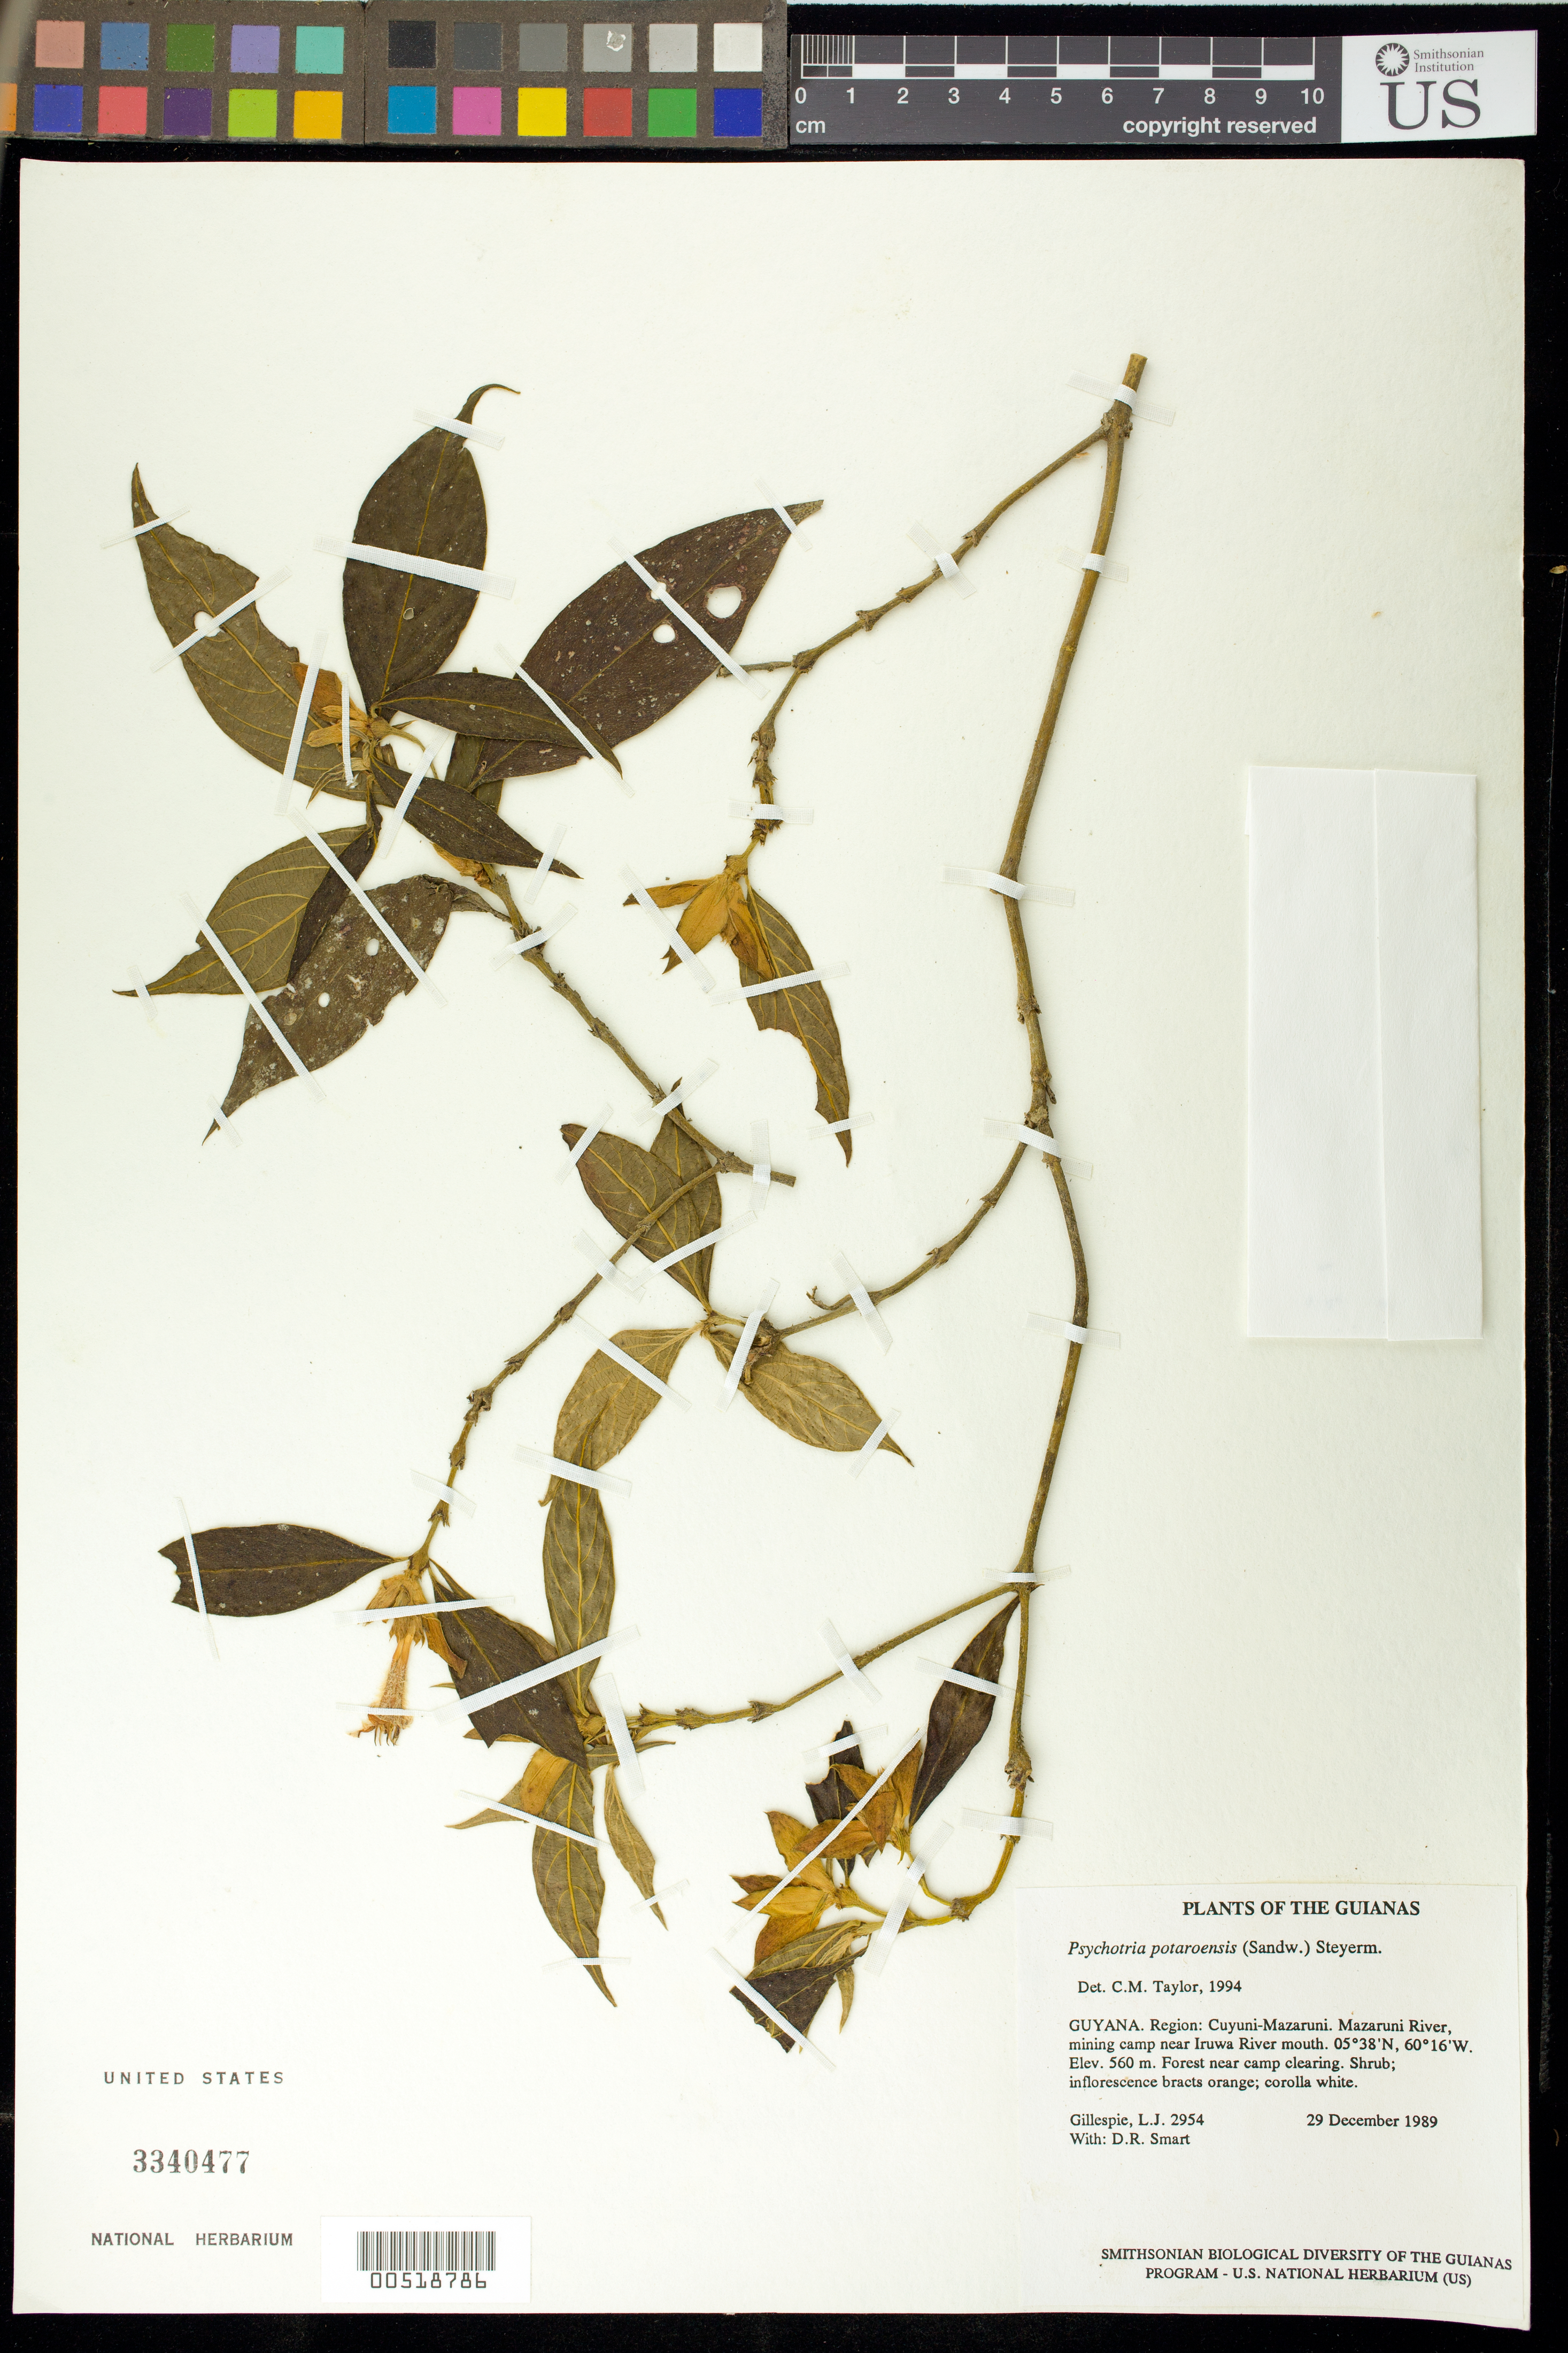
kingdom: Plantae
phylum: Tracheophyta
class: Magnoliopsida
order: Gentianales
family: Rubiaceae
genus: Palicourea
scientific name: Palicourea potaroensis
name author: (Sandw.) Delprete & J.H. Kirkbr.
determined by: Kirkbride, J. H.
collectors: L. J. Gillespie & D. R. Smart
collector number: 2954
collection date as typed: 29 December 1989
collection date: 1989-12-29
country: Guyana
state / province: Cuyuni-Mazaruni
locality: Mazaruni River, mining camp near Iruwa River mouth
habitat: Forest near camp clearing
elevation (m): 560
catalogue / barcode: US 3340477